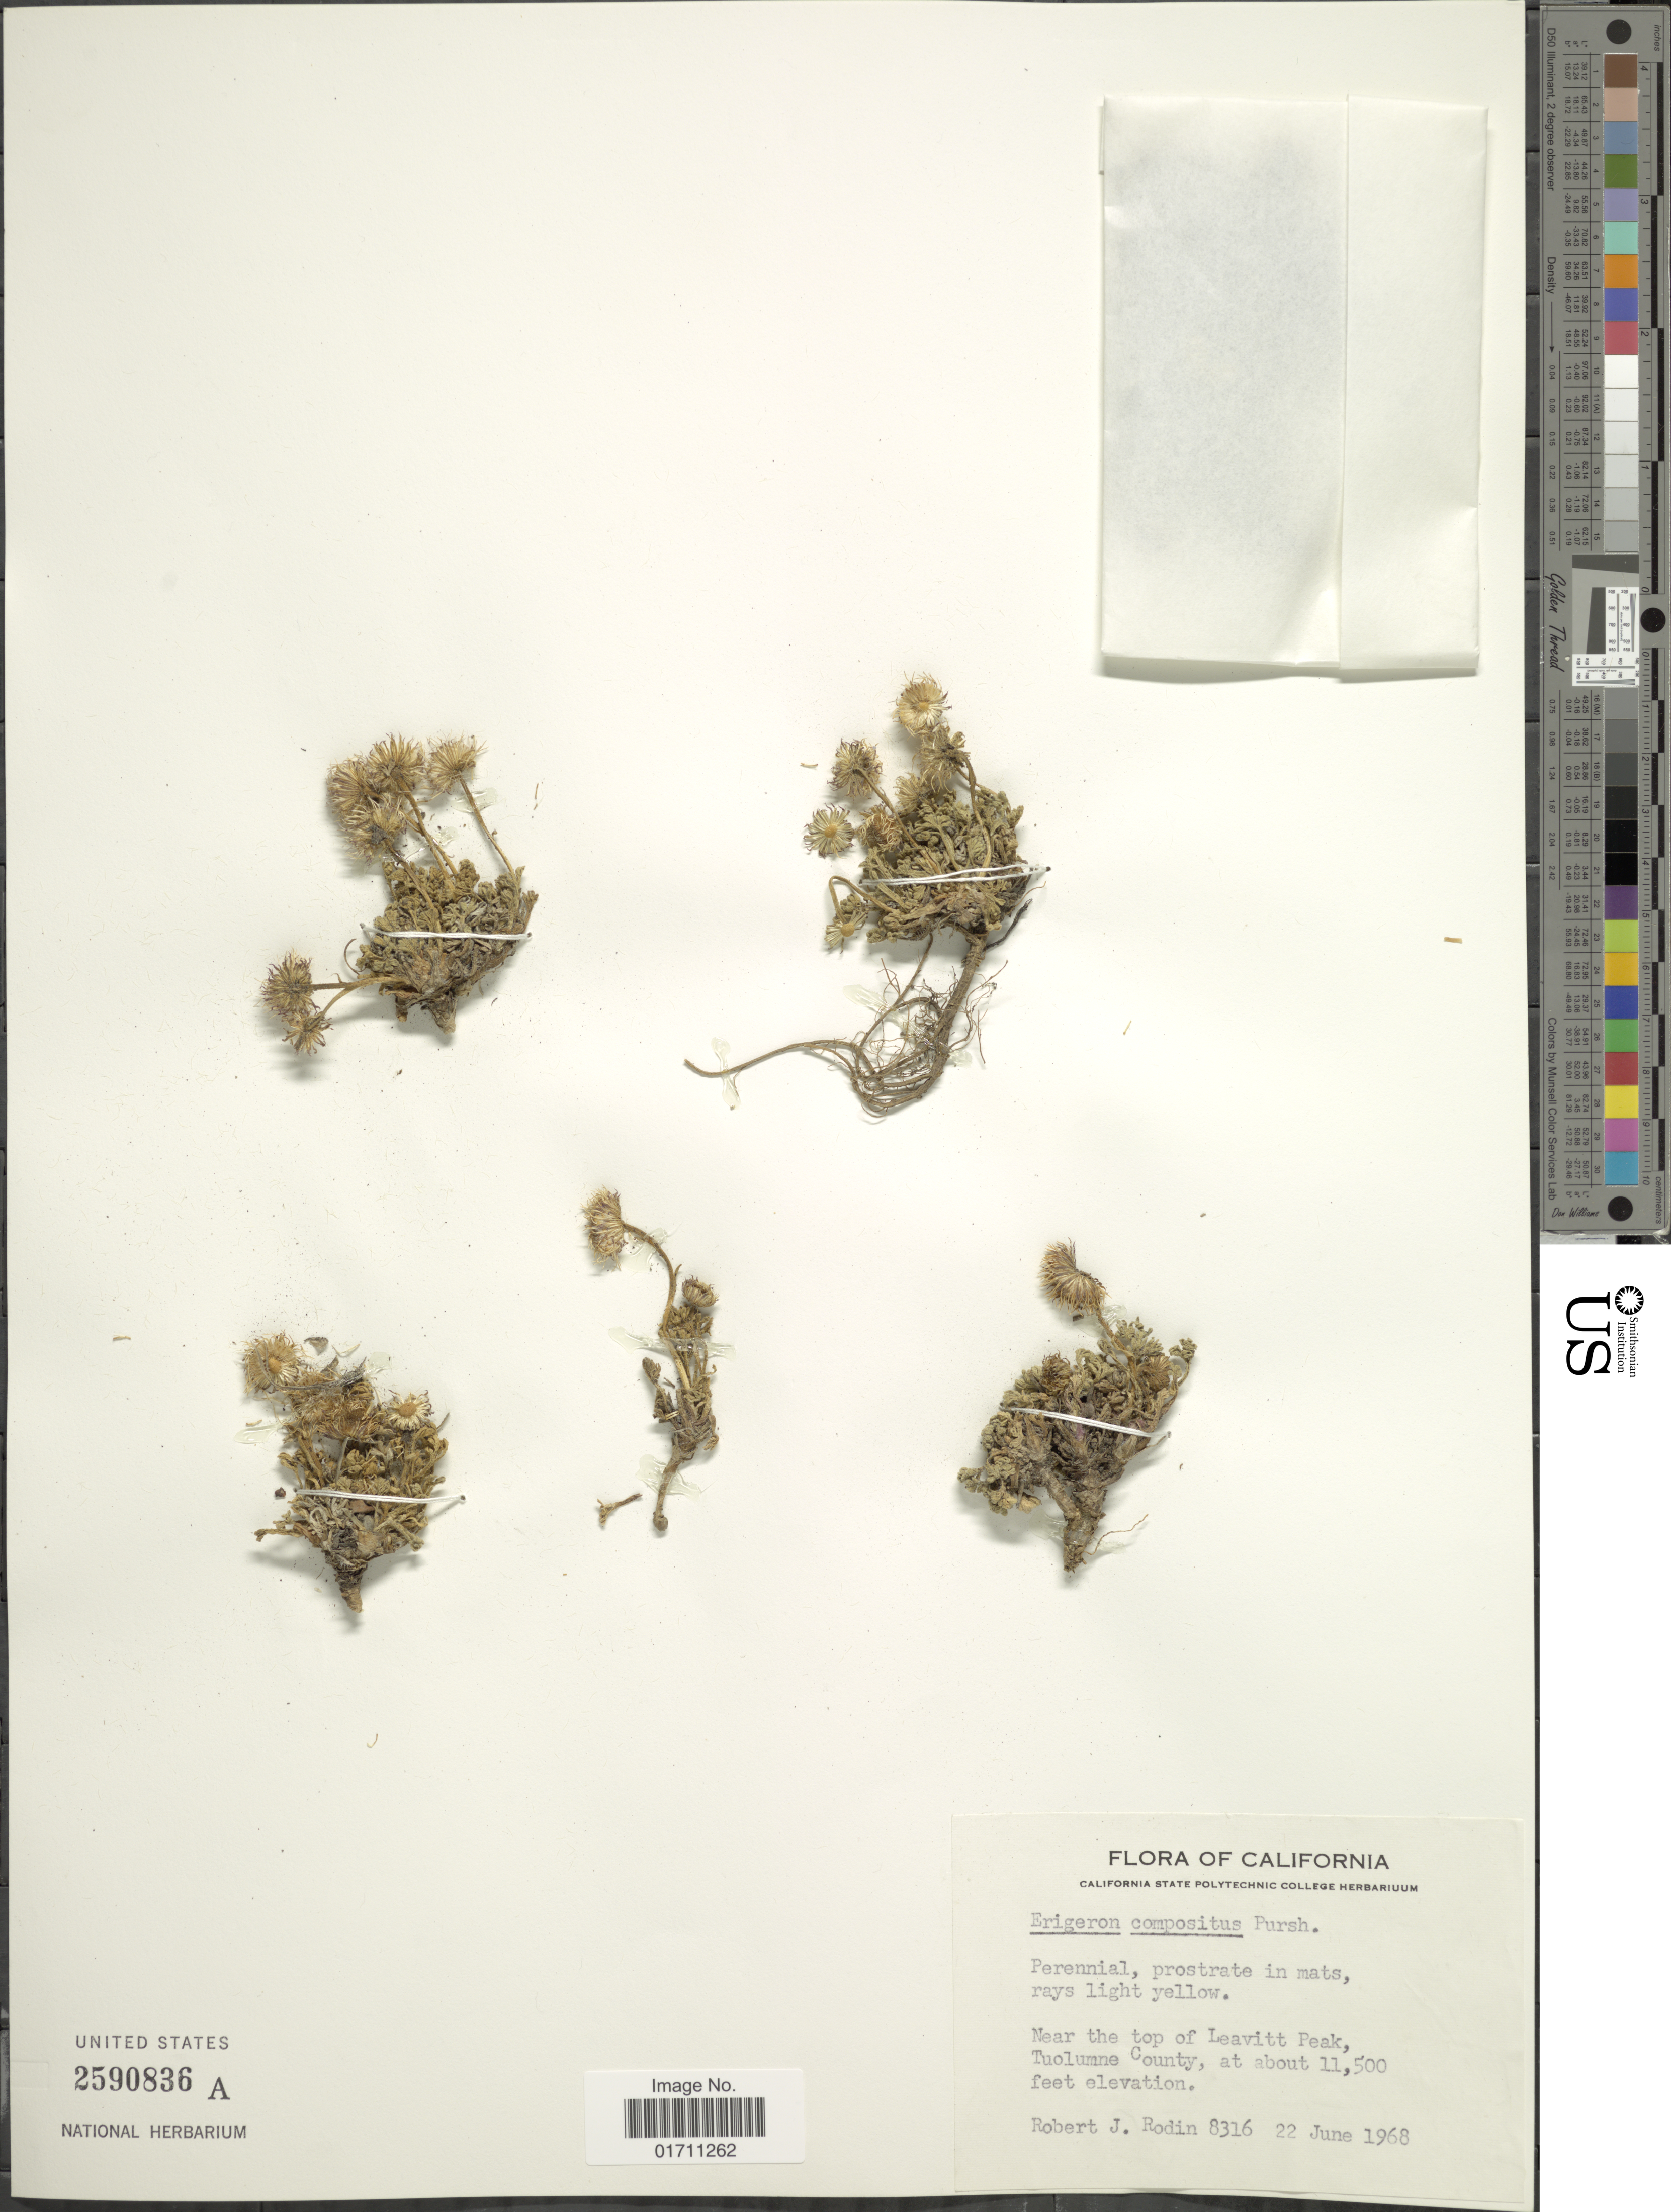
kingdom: Plantae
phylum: Tracheophyta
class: Magnoliopsida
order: Asterales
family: Asteraceae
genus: Erigeron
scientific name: Erigeron compositus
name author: Pursh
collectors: R. J. Rodin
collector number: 8316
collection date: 1968-06-22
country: United States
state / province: California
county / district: Tuolumne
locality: Near the top of Leavitt peak, Tuolumne County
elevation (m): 3505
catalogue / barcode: US 2590836A